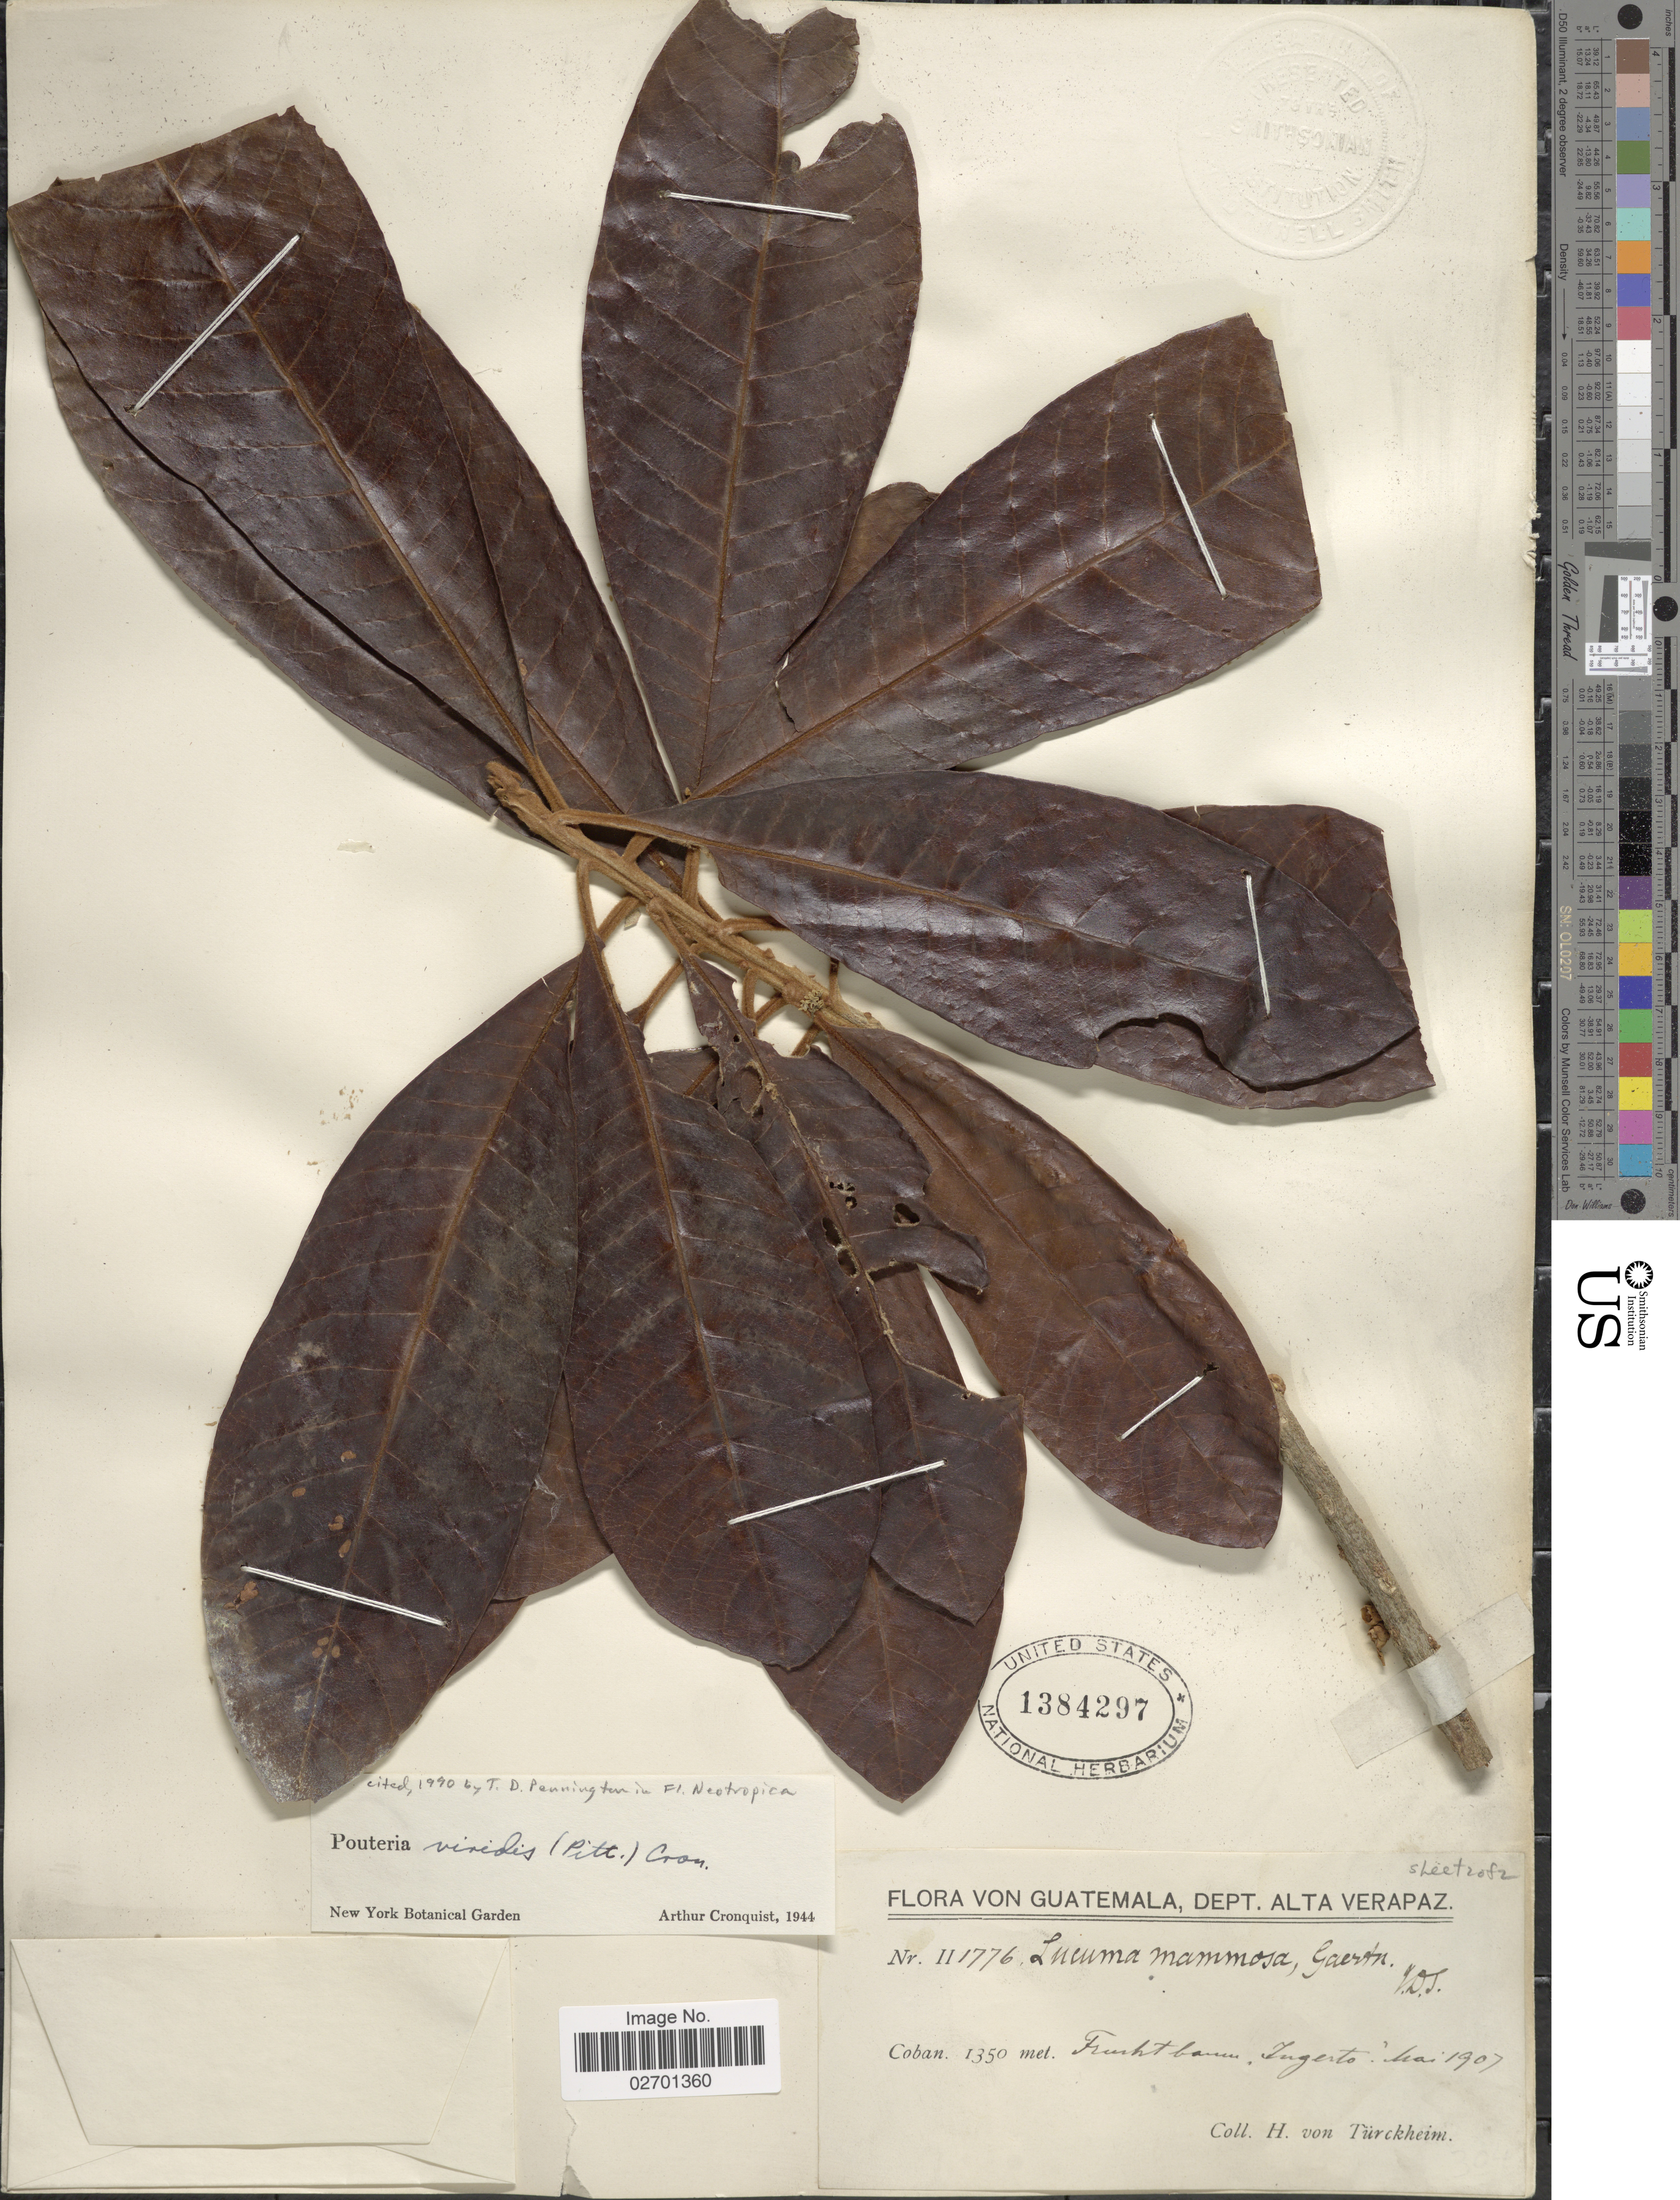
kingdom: Plantae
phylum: Tracheophyta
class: Magnoliopsida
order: Ericales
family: Sapotaceae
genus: Pouteria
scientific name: Pouteria viridis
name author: (Pittier) Cronq.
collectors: H. von Türckheim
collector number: II 1776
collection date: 1907-05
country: Guatemala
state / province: Alta Verapaz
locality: Coban, Frucht baum, Ingerto.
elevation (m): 1350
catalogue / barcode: US 1384297